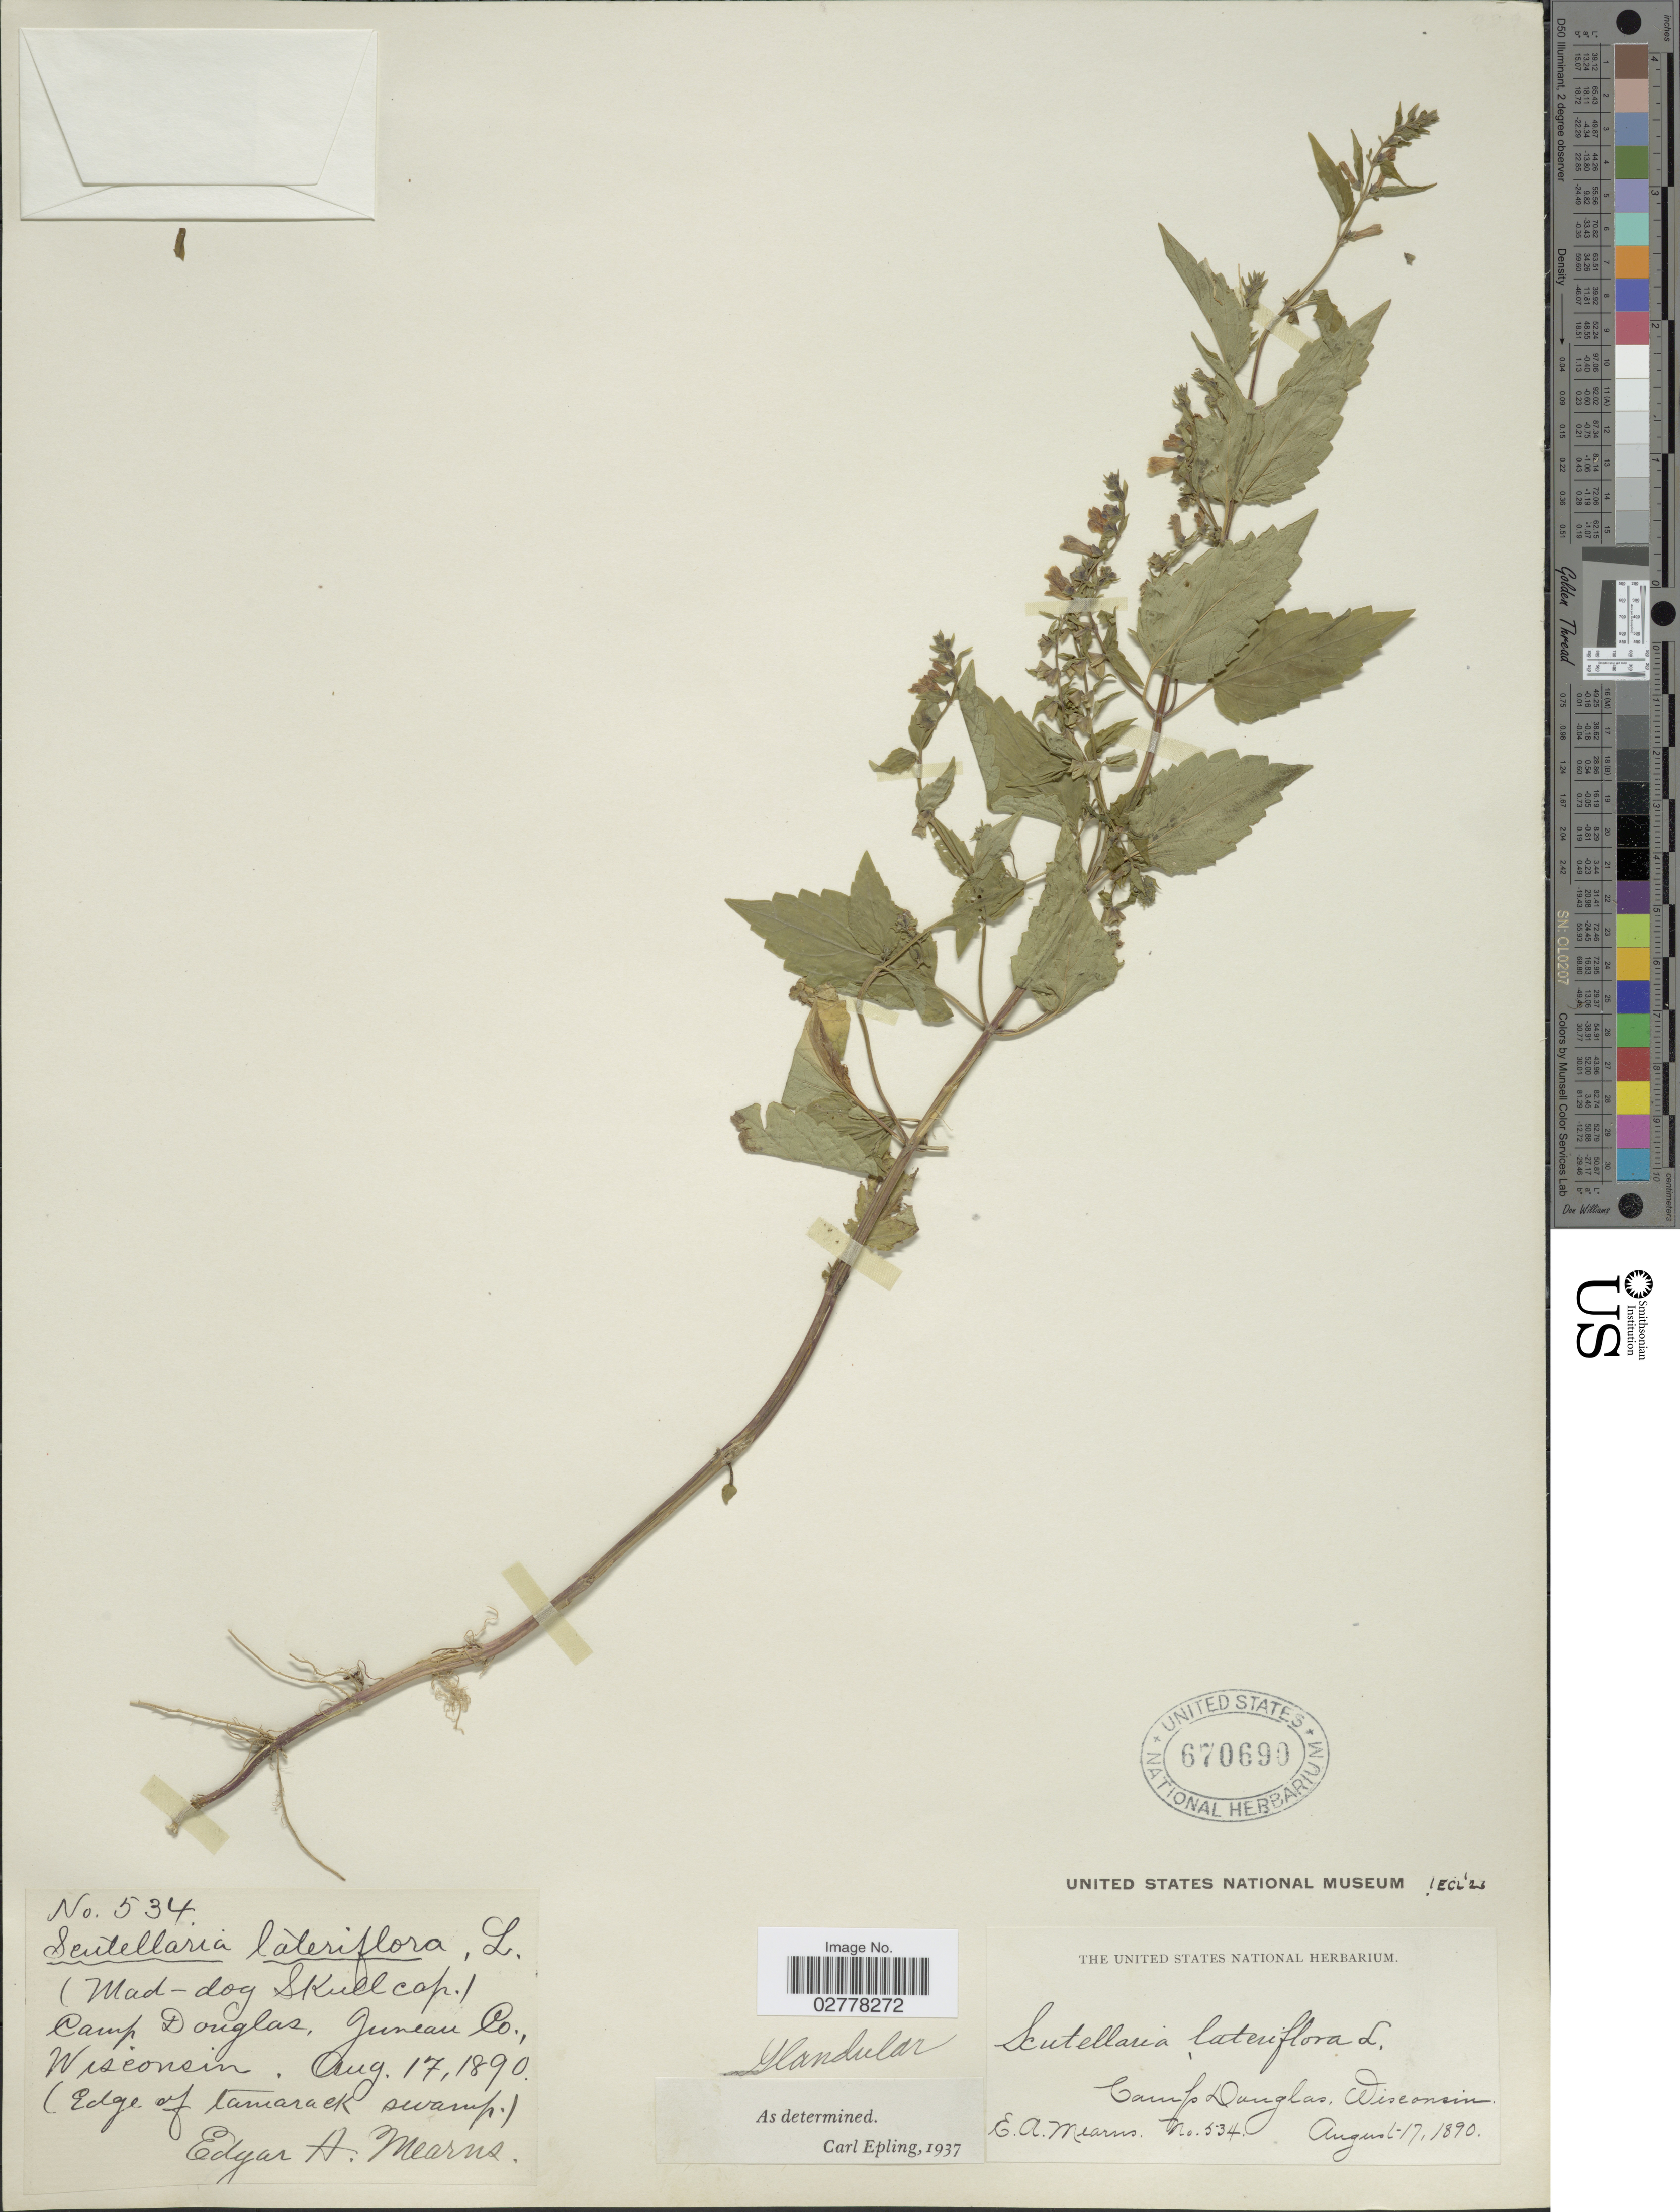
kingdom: Plantae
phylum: Tracheophyta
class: Magnoliopsida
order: Lamiales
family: Lamiaceae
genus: Scutellaria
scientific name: Scutellaria lateriflora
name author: L.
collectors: E. A. Mearns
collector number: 534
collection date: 1890-08-17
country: United States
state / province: Wisconsin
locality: Camp Douglas, Junean Co (Edge of Tamarack swamp).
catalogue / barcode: US 670690